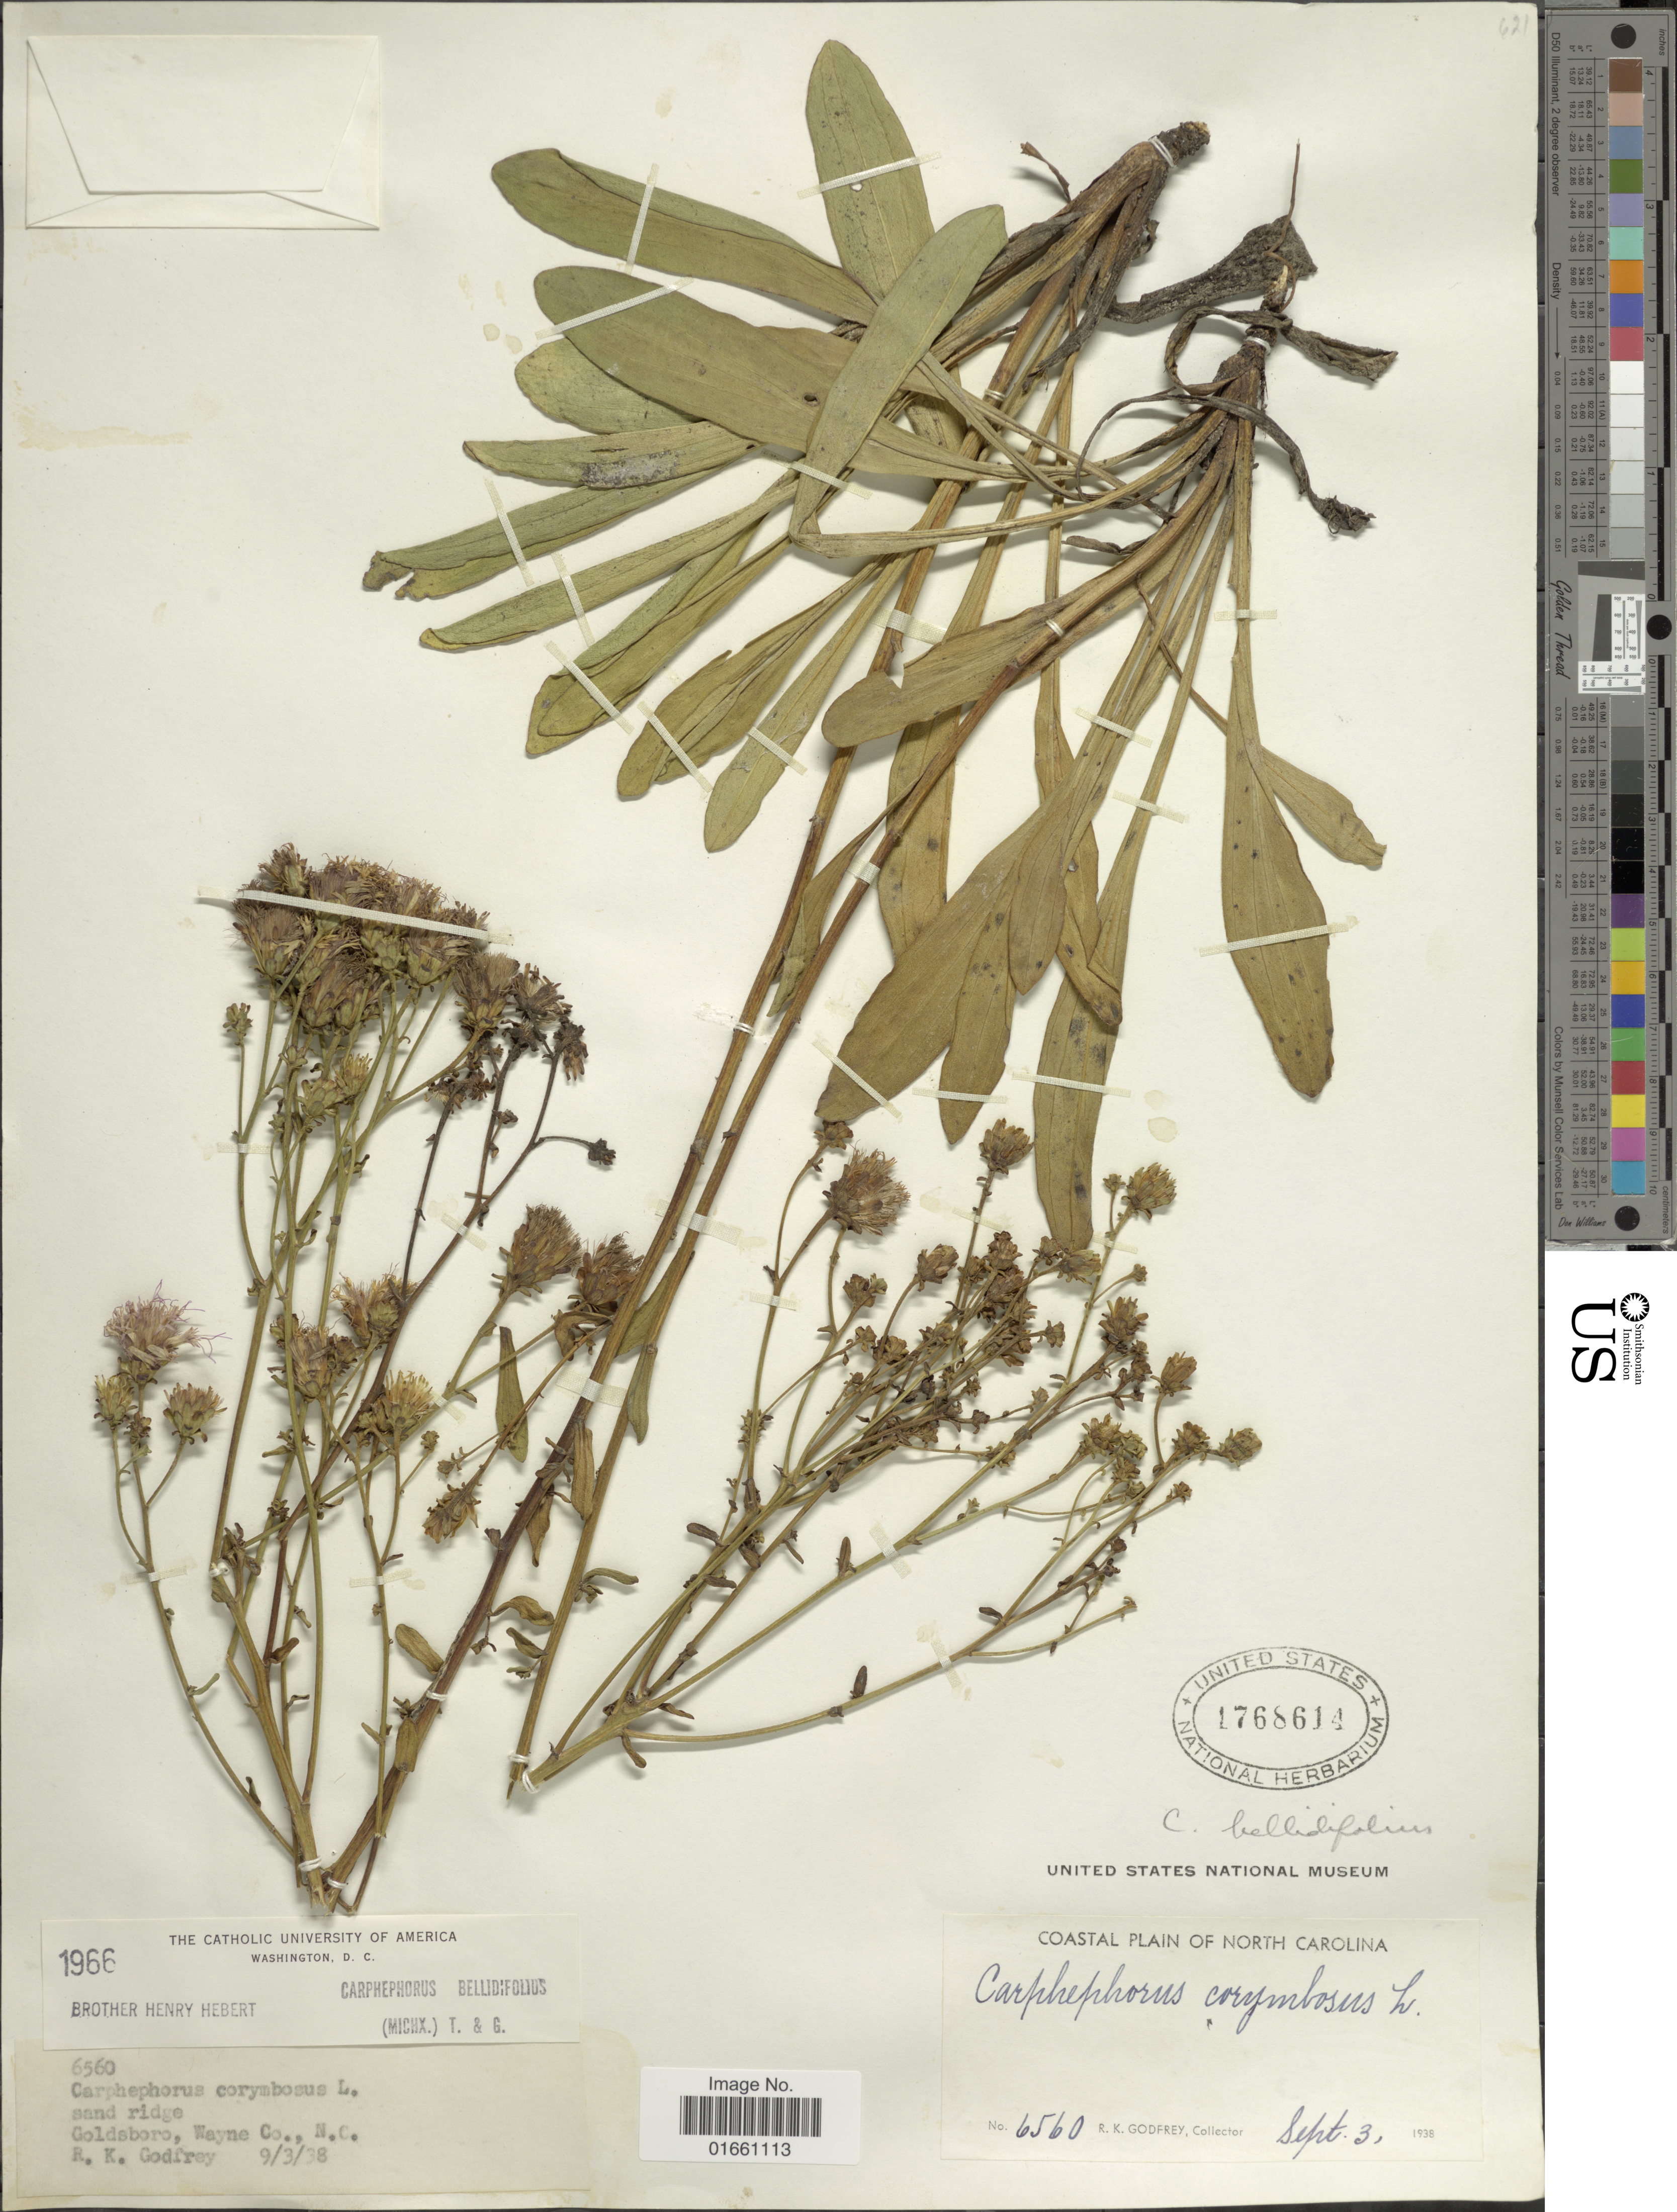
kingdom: Plantae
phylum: Tracheophyta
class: Magnoliopsida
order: Asterales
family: Asteraceae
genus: Carphephorus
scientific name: Carphephorus bellidifolius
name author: (Michx.) Torr. & A. Gray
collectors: R. K. Godfrey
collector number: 6560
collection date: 1938-09-03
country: United States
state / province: North Carolina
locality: Sand ridge, Goldsboro, Wayne Co.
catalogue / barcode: US 1768614